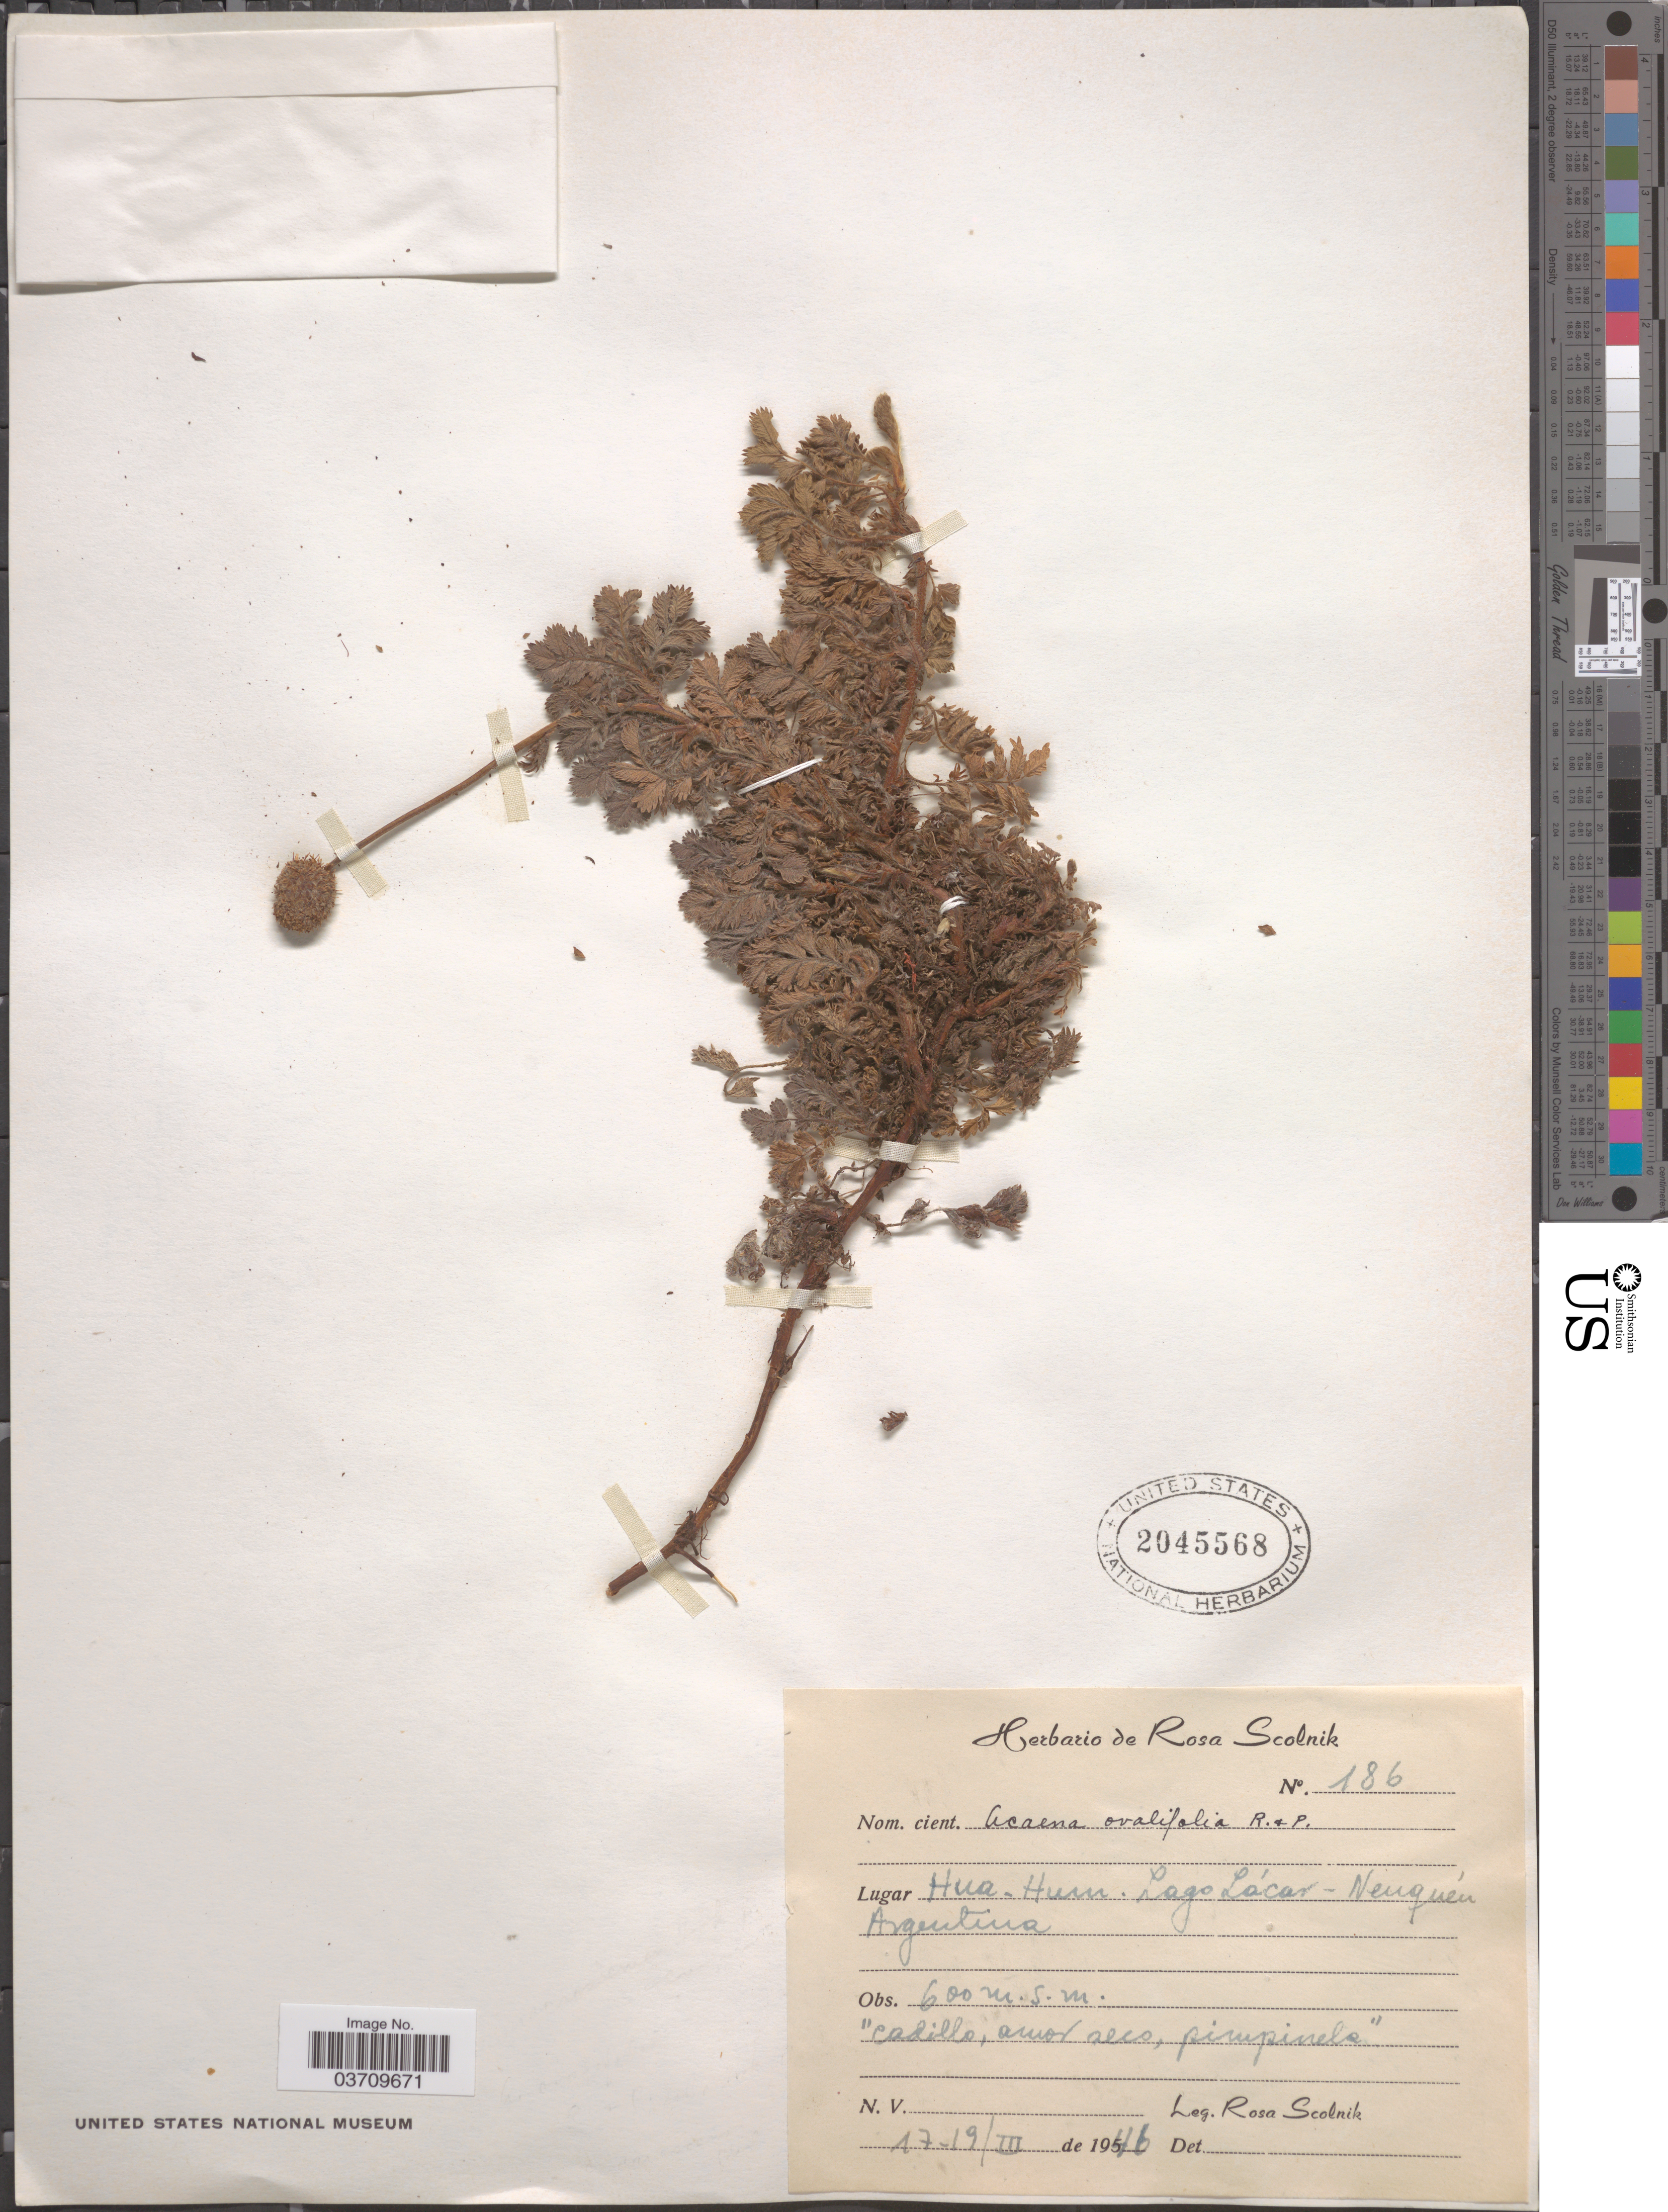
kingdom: Plantae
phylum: Tracheophyta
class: Magnoliopsida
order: Rosales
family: Rosaceae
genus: Acaena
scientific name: Acaena ovalifolia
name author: Ruiz & Pav.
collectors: R. Scolnik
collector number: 186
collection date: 1946-03-17/1946-03-19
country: Argentina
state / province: Neuquen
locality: Hua-Hum. Lago Lácar.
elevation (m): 600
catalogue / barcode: US 2045568